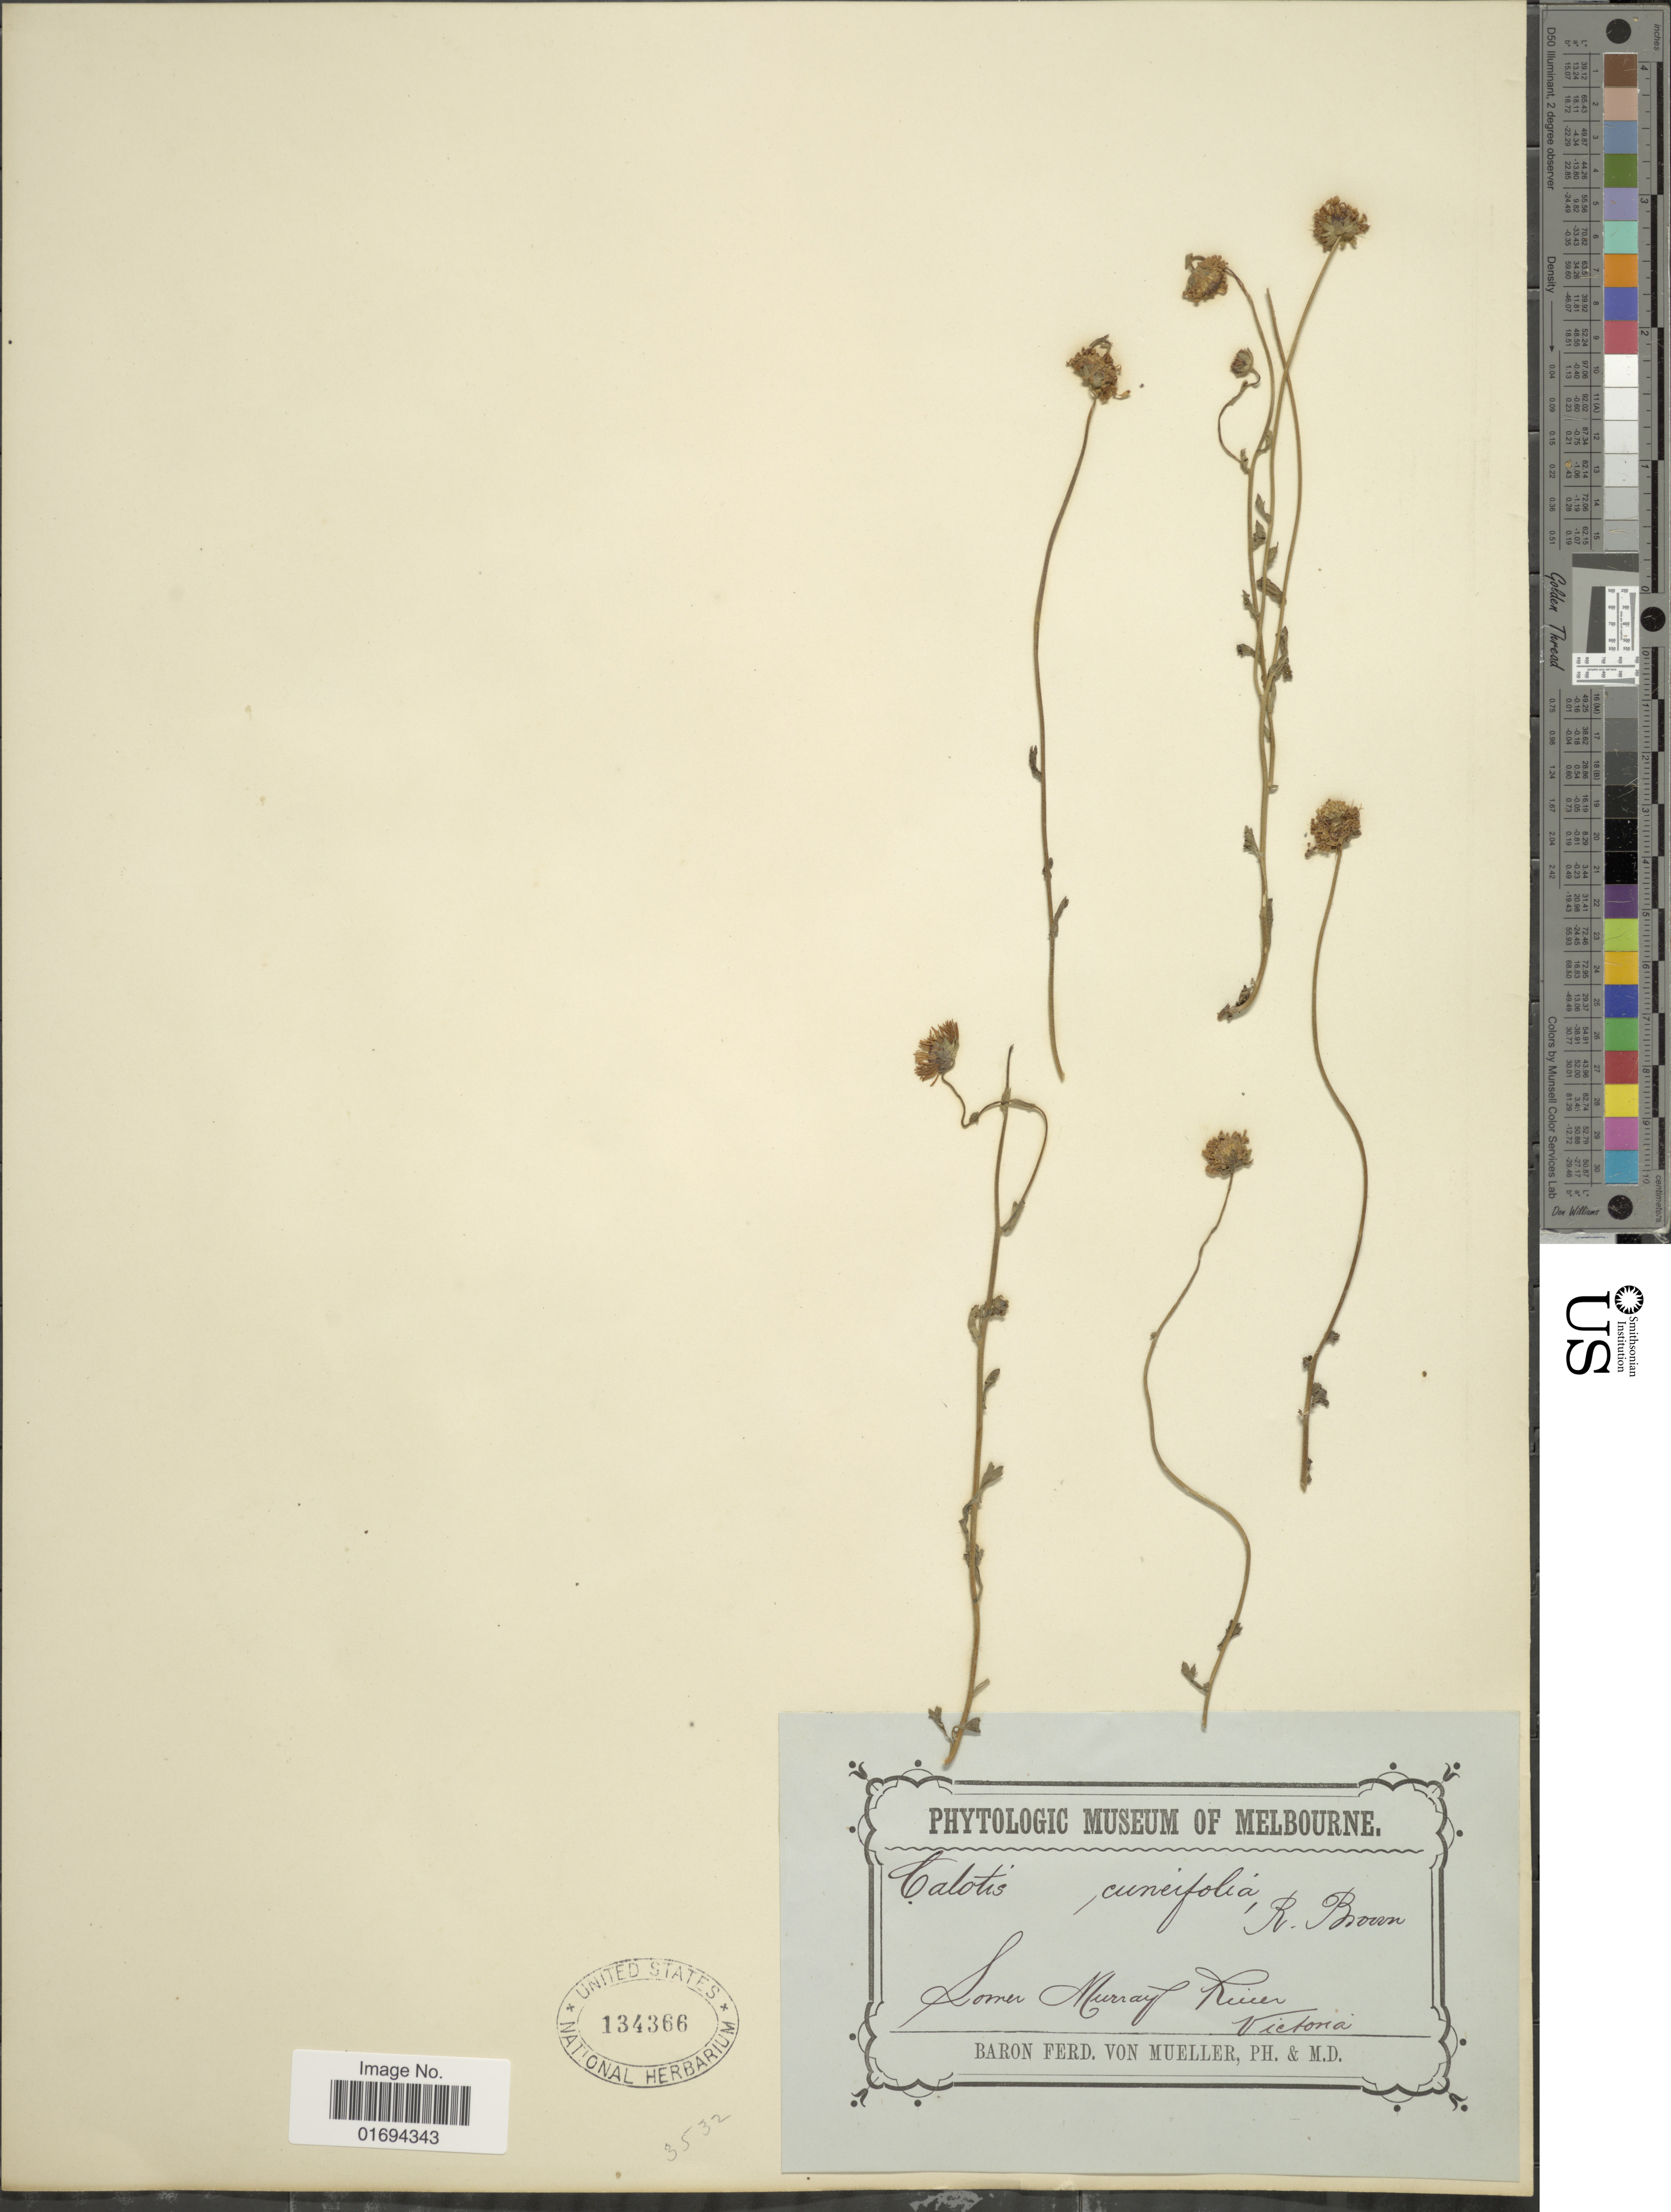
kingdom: Plantae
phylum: Tracheophyta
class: Magnoliopsida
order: Asterales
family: Asteraceae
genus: Calotis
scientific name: Calotis cuneifolia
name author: R. Br.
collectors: B. von Mueller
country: Australia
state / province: Victoria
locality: Lomer Murray River, Victoria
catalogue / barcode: US 134366